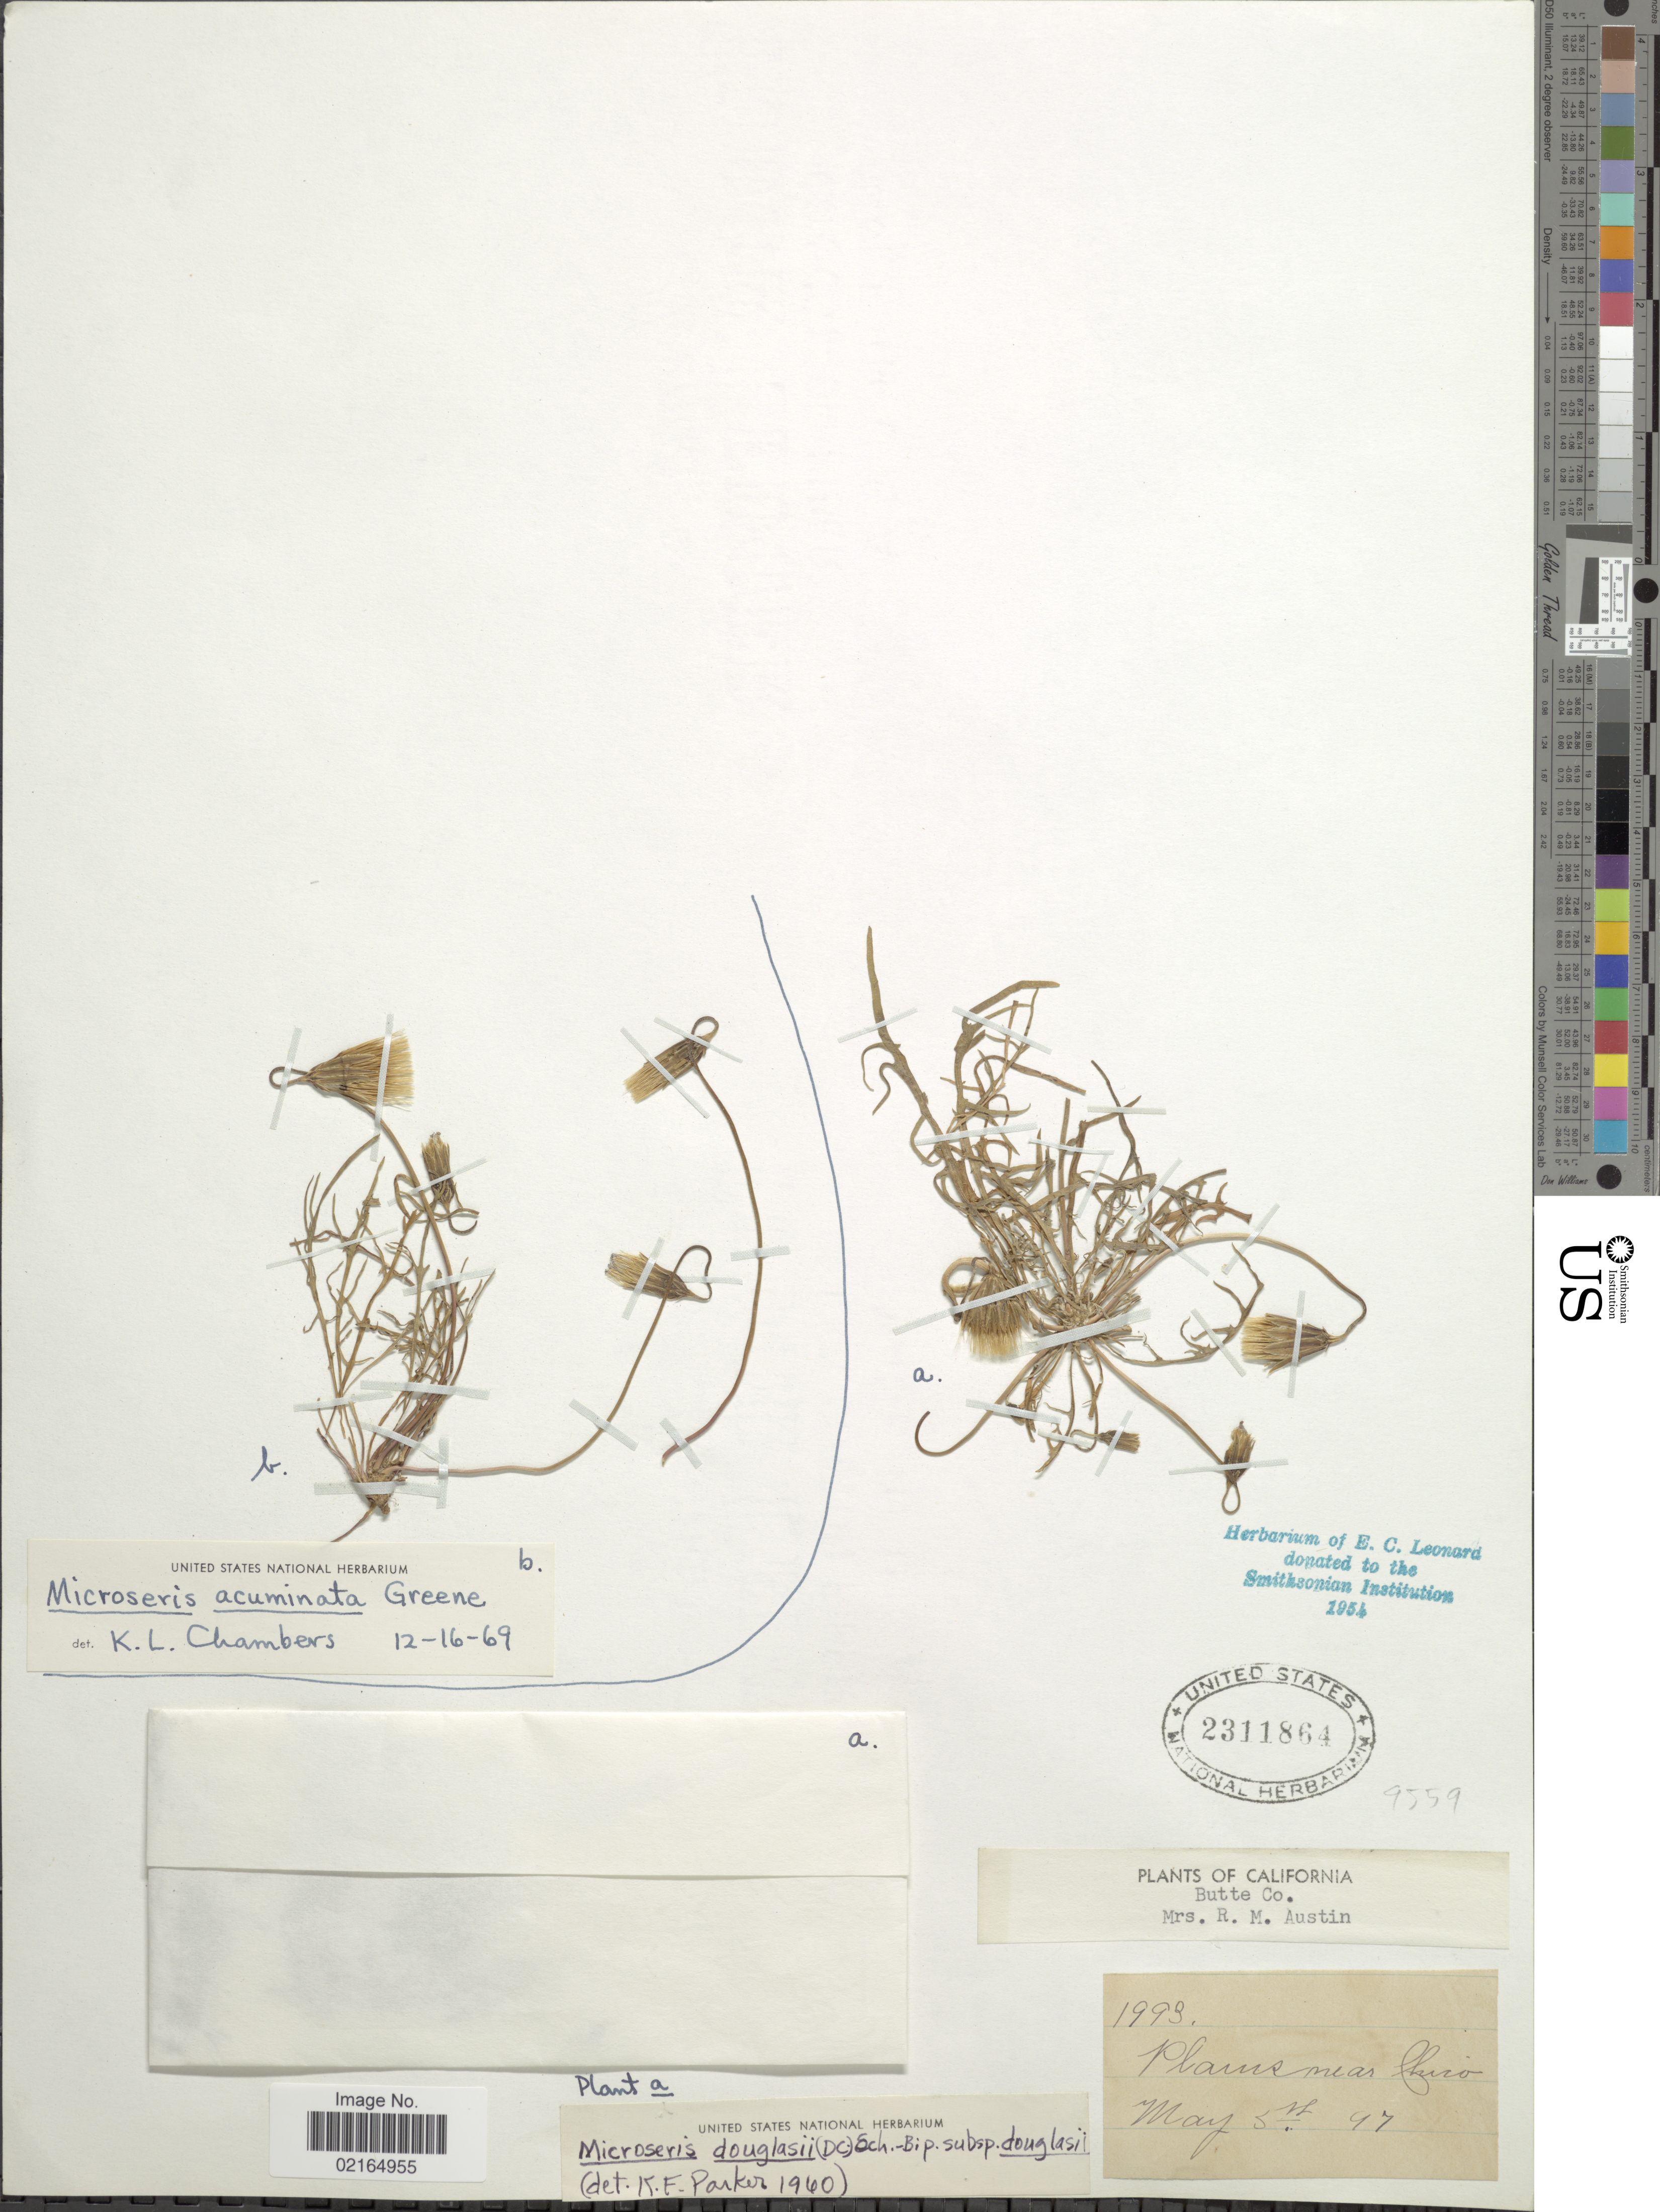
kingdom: Plantae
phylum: Tracheophyta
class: Magnoliopsida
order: Asterales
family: Asteraceae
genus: Microseris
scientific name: Microseris douglasii subsp. douglasii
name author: (DC.) Sch. Bip.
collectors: R. Austin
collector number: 1993?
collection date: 1997-05-05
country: United States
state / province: California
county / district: Butte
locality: Plains near Chico, Butte Co.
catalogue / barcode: US 2311864